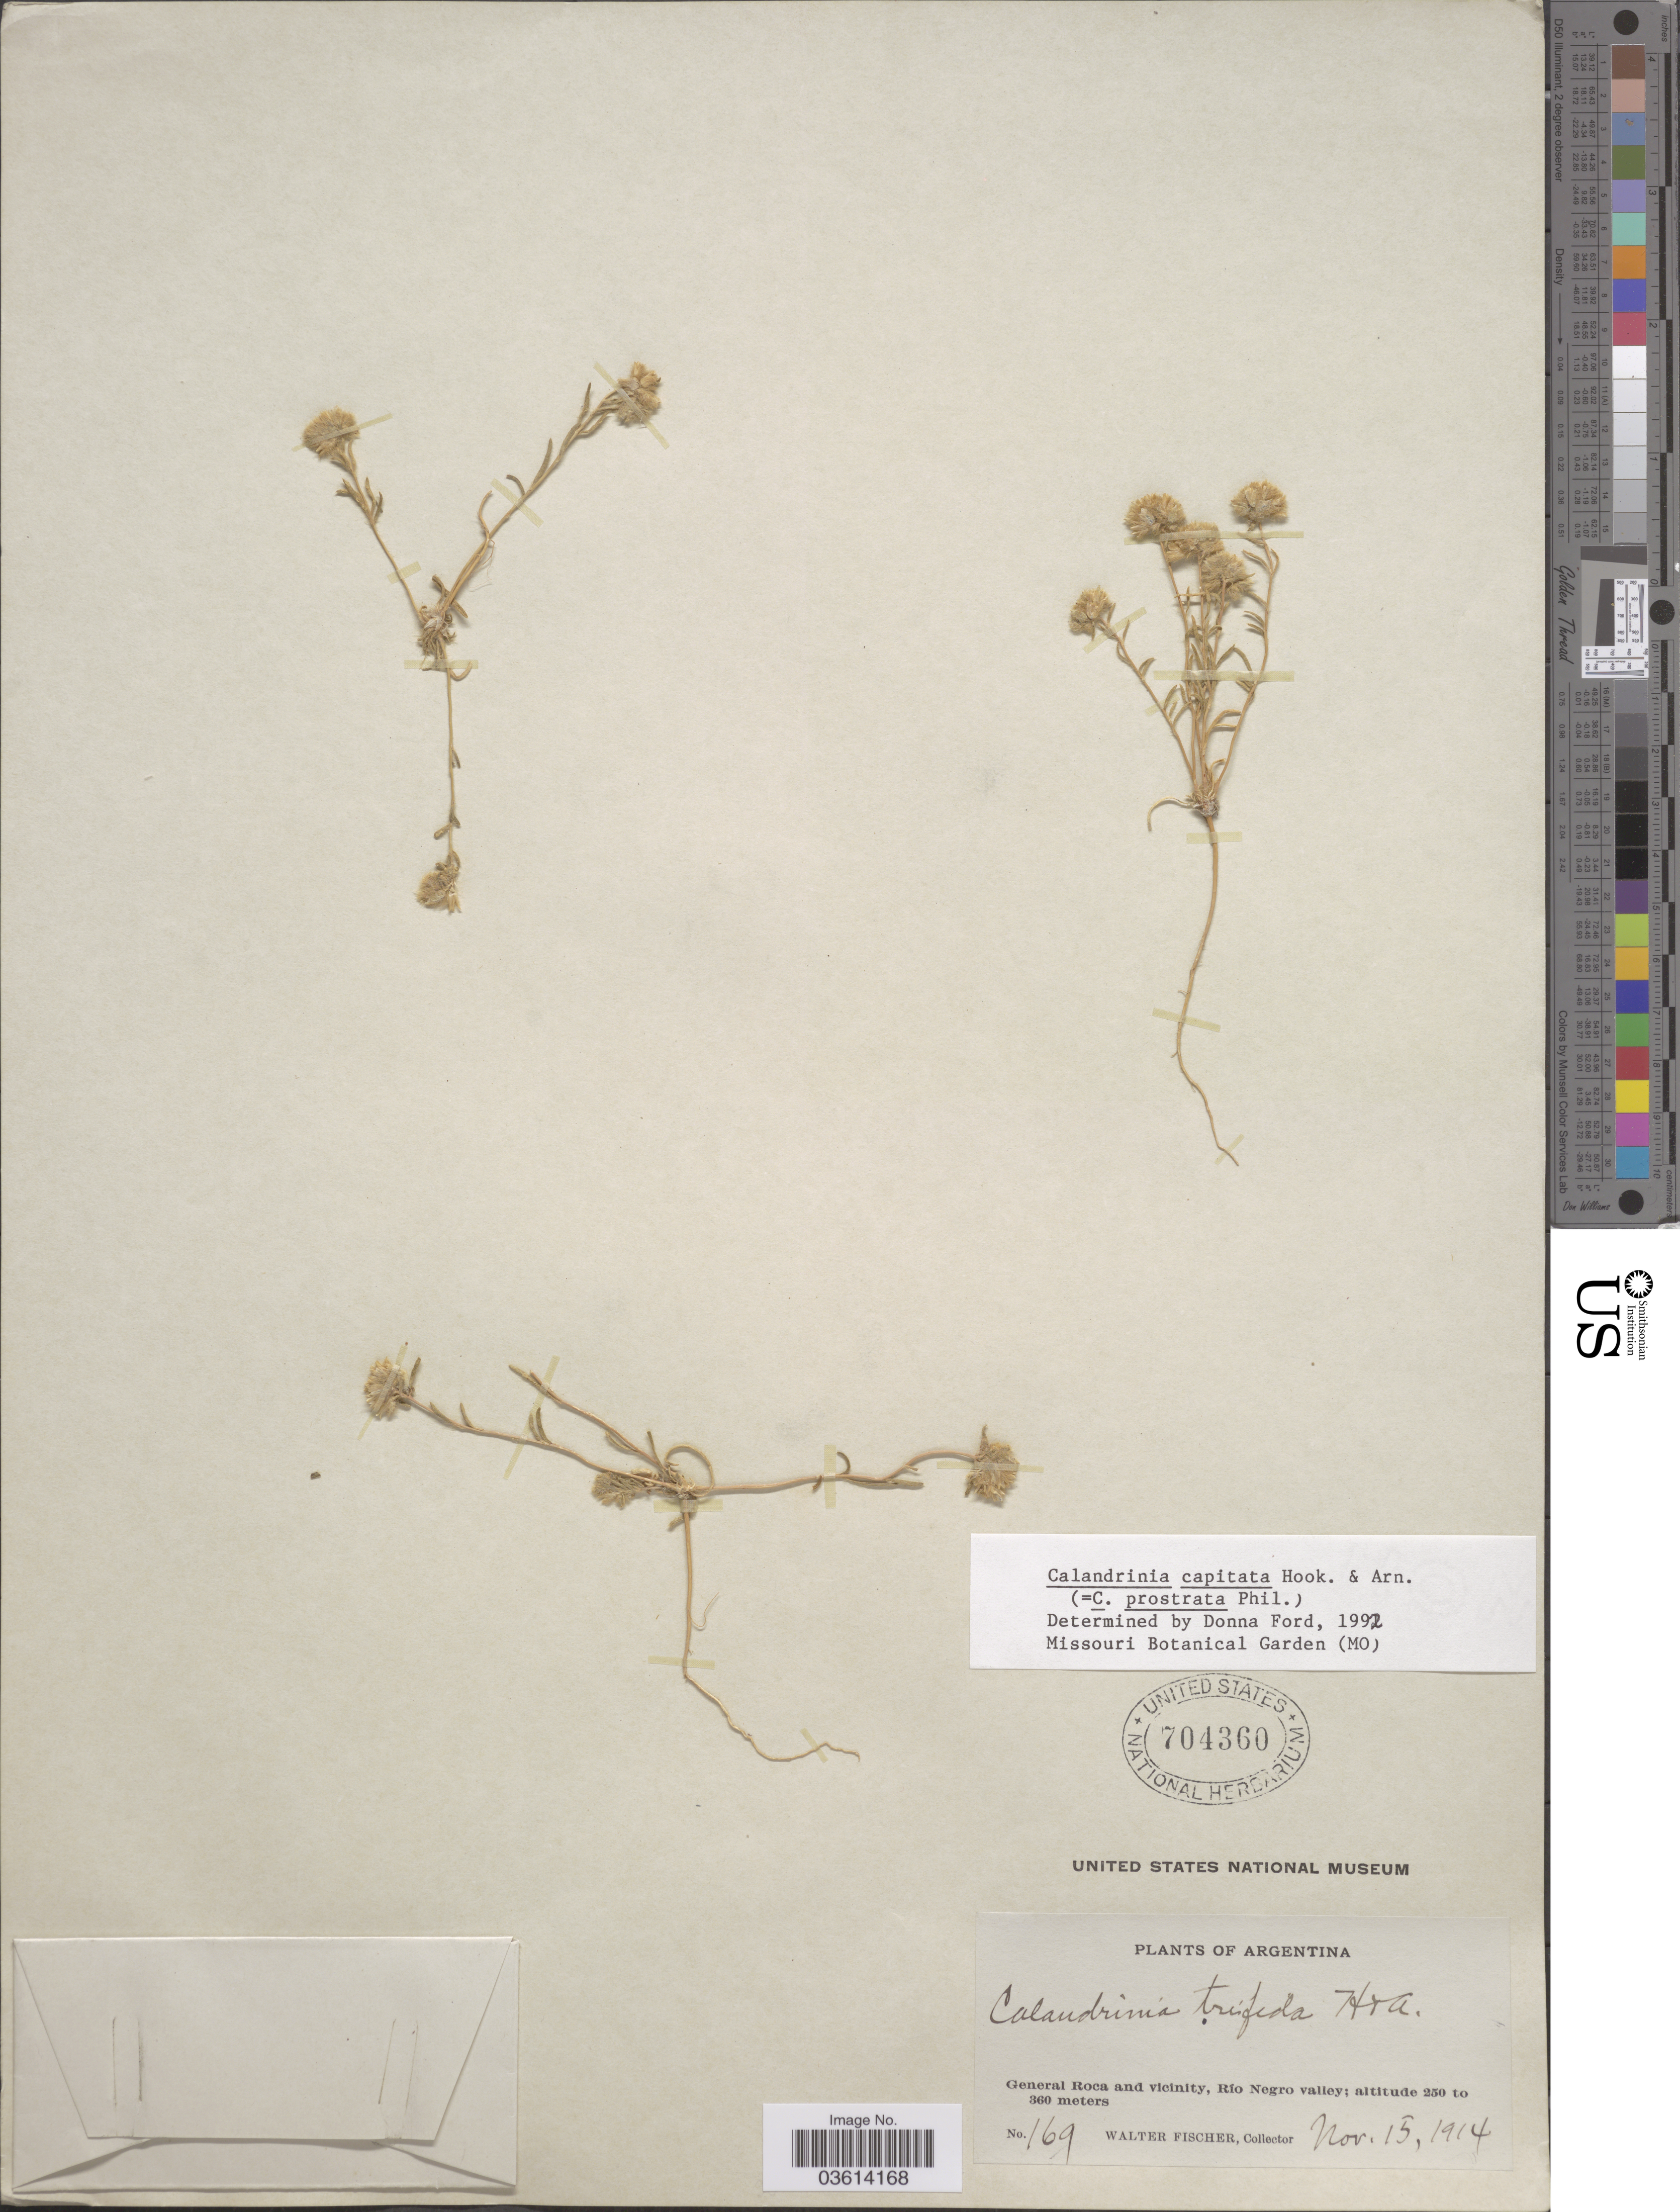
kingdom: Plantae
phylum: Tracheophyta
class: Magnoliopsida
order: Caryophyllales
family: Montiaceae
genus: Montiopsis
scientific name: Montiopsis capitata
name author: (Hook. & Arn.) D.I. Ford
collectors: W. Fischer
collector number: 169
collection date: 1914-11-15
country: Argentina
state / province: Rio Negro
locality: General Roca and vicinity, Río Negro valley.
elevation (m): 250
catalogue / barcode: US 704360